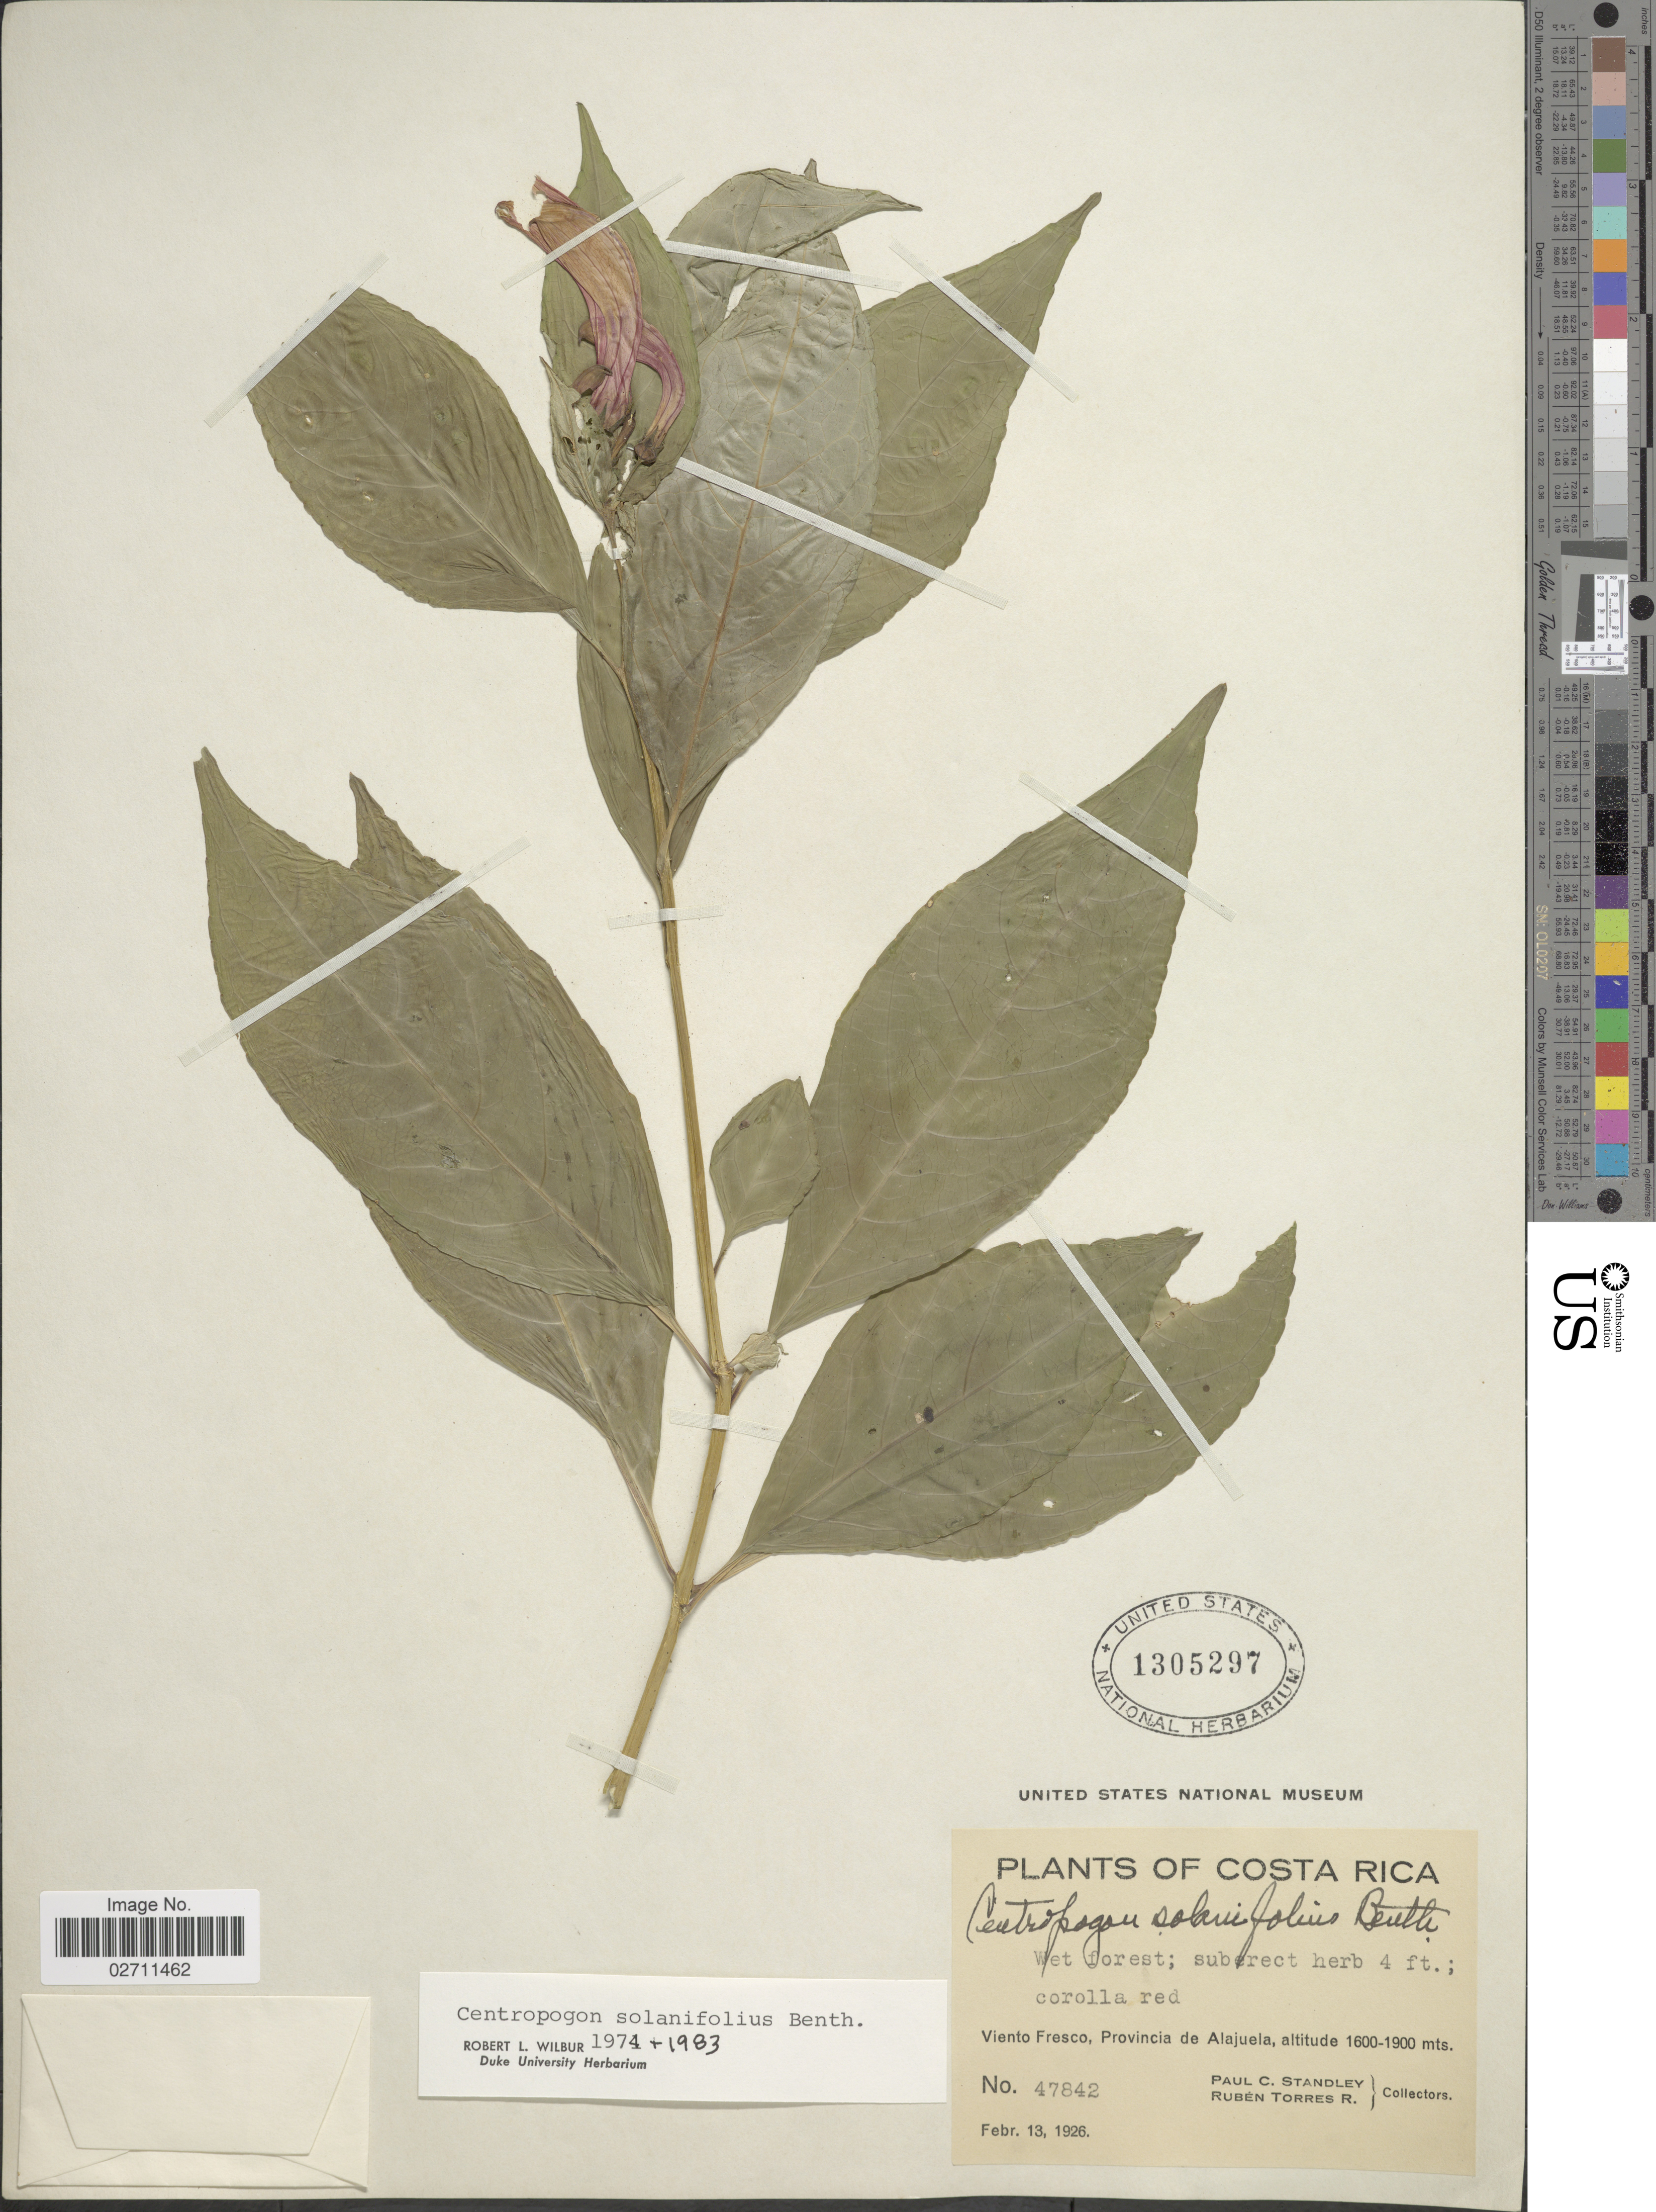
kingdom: Plantae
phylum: Tracheophyta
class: Magnoliopsida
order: Asterales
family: Campanulaceae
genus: Centropogon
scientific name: Centropogon solanifolius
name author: Benth.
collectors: P. C. Standley & R. Torres R.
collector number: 47842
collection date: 1926-02-13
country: Costa Rica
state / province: Alajuela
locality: Viento Fresco.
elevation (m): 1600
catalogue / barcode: US 1305297